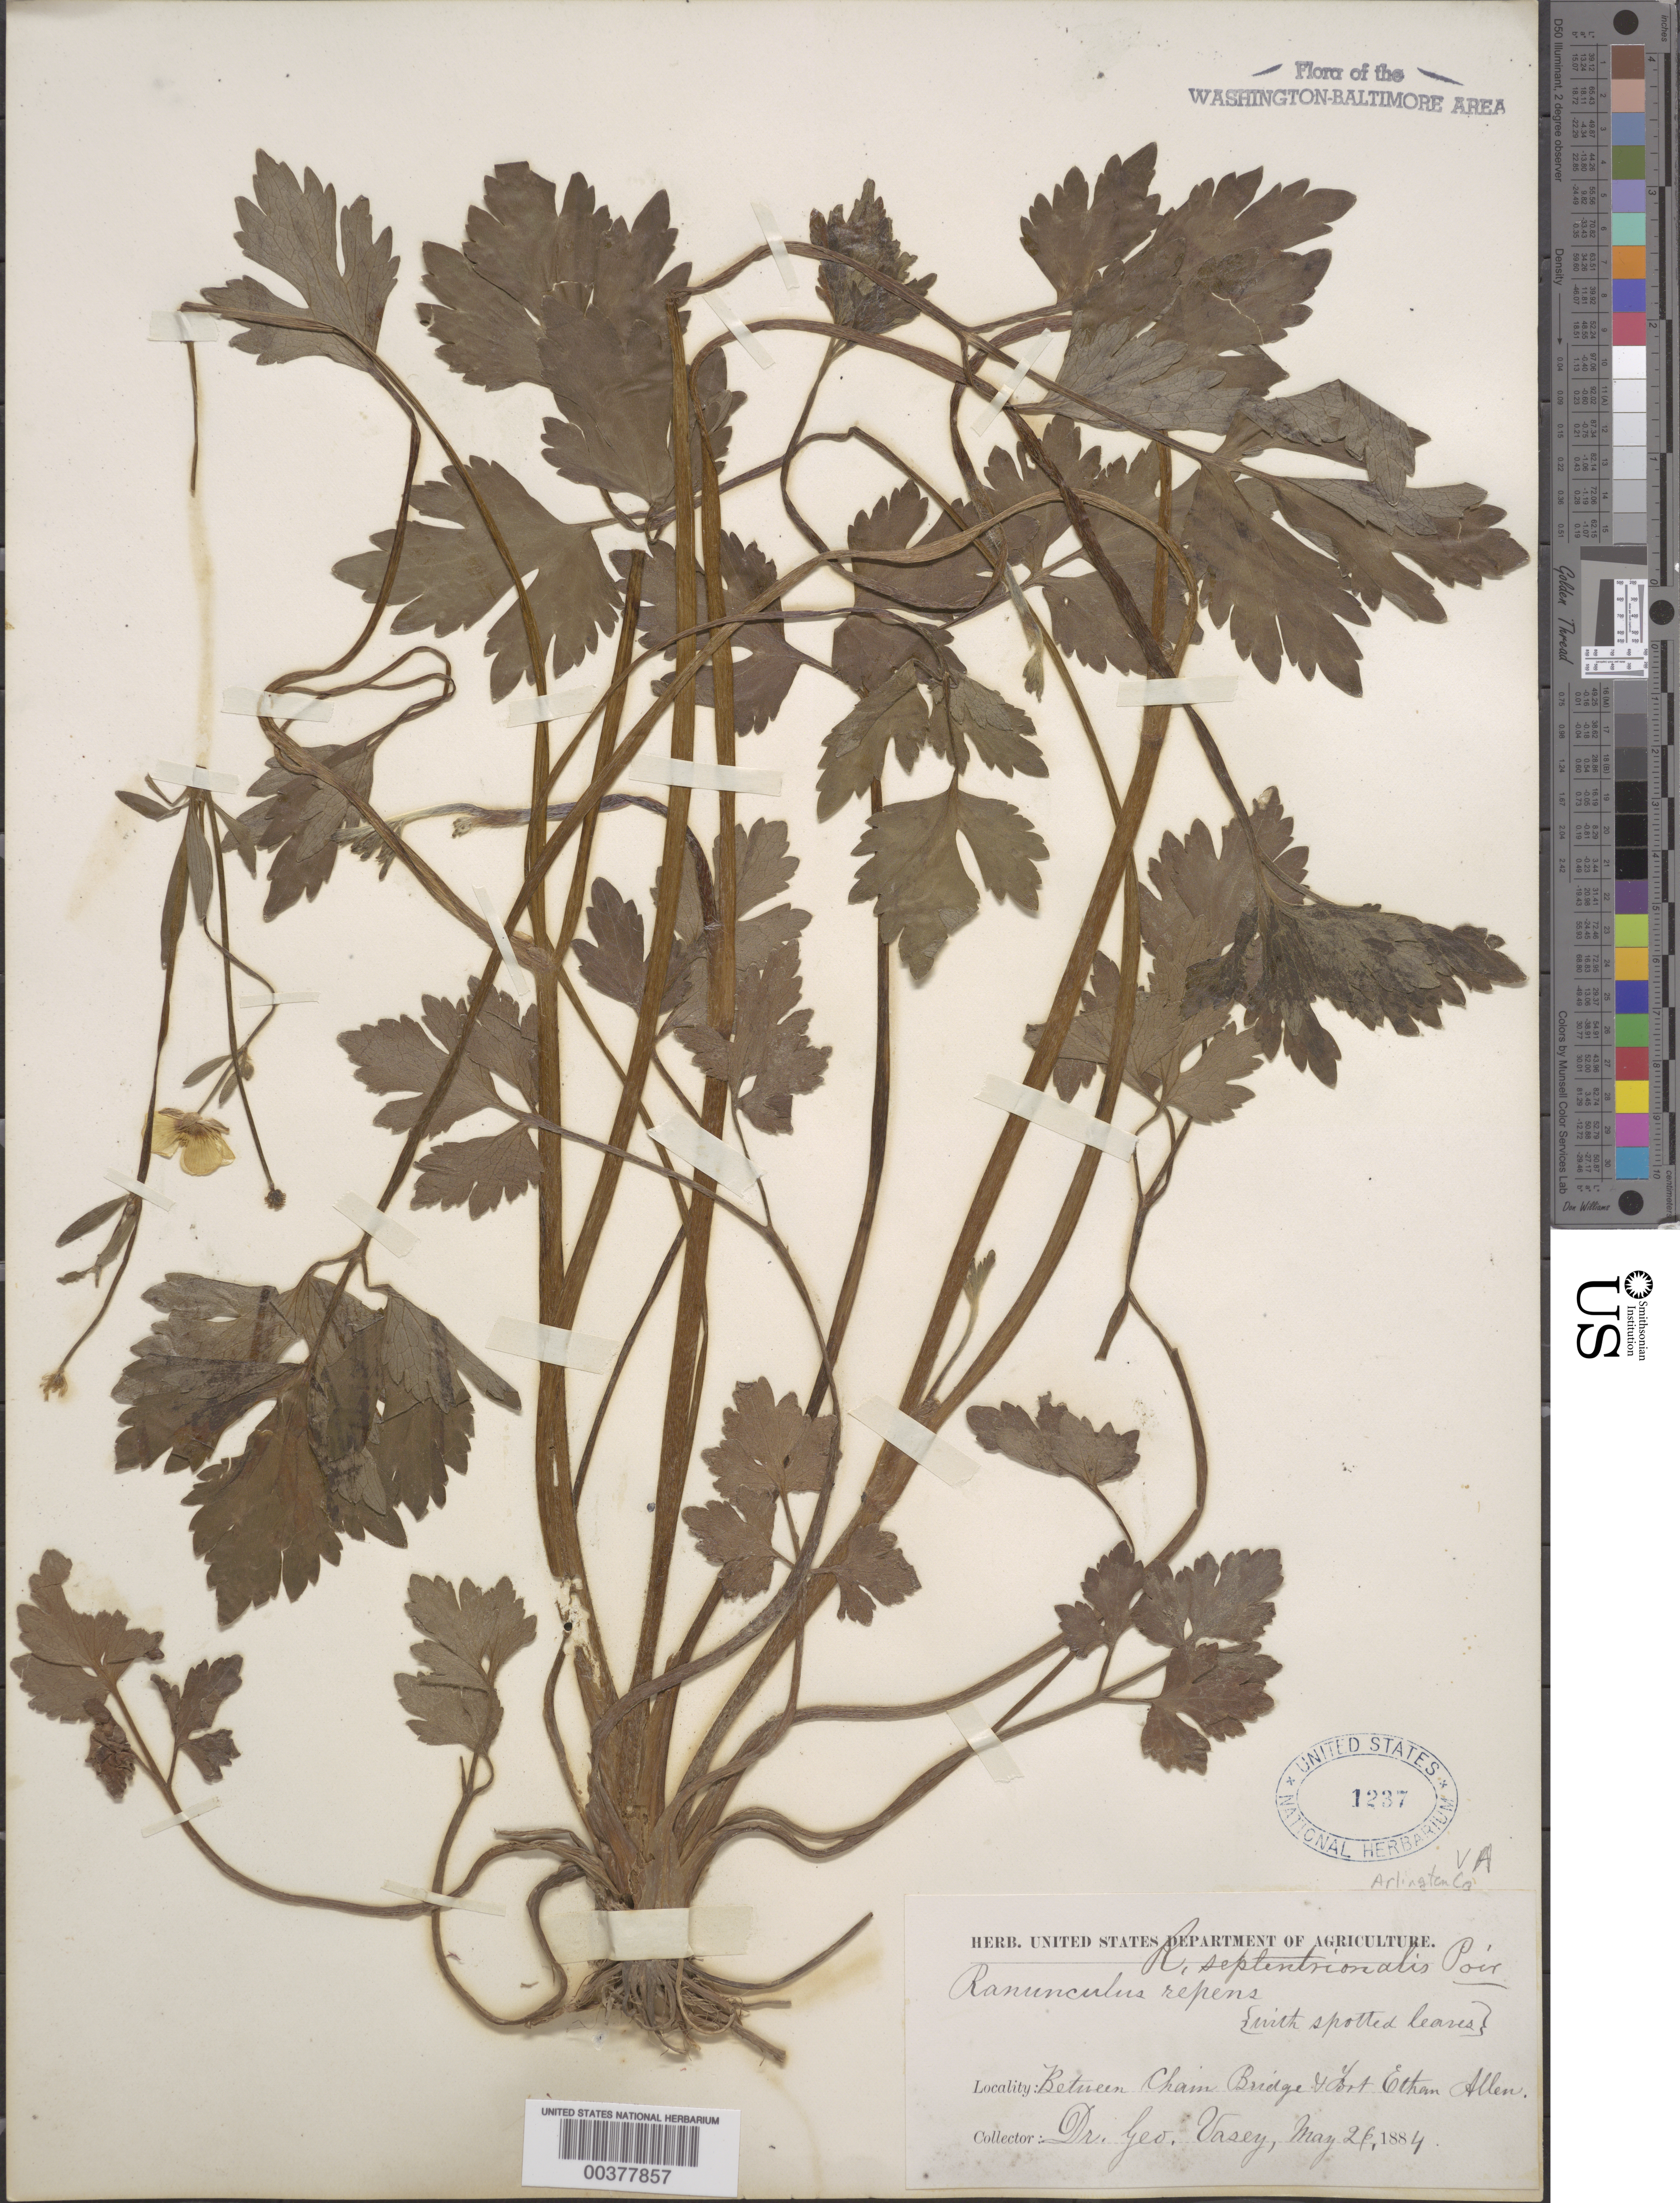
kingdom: Plantae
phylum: Tracheophyta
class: Magnoliopsida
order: Ranunculales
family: Ranunculaceae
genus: Ranunculus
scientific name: Ranunculus hispidus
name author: Michx.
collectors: G. R. Vasey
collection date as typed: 26 May 1884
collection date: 1884-05-26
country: United States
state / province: Virginia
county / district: Arlington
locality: Between Chain Bridge and Fort Ethen Allen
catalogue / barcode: US 1237